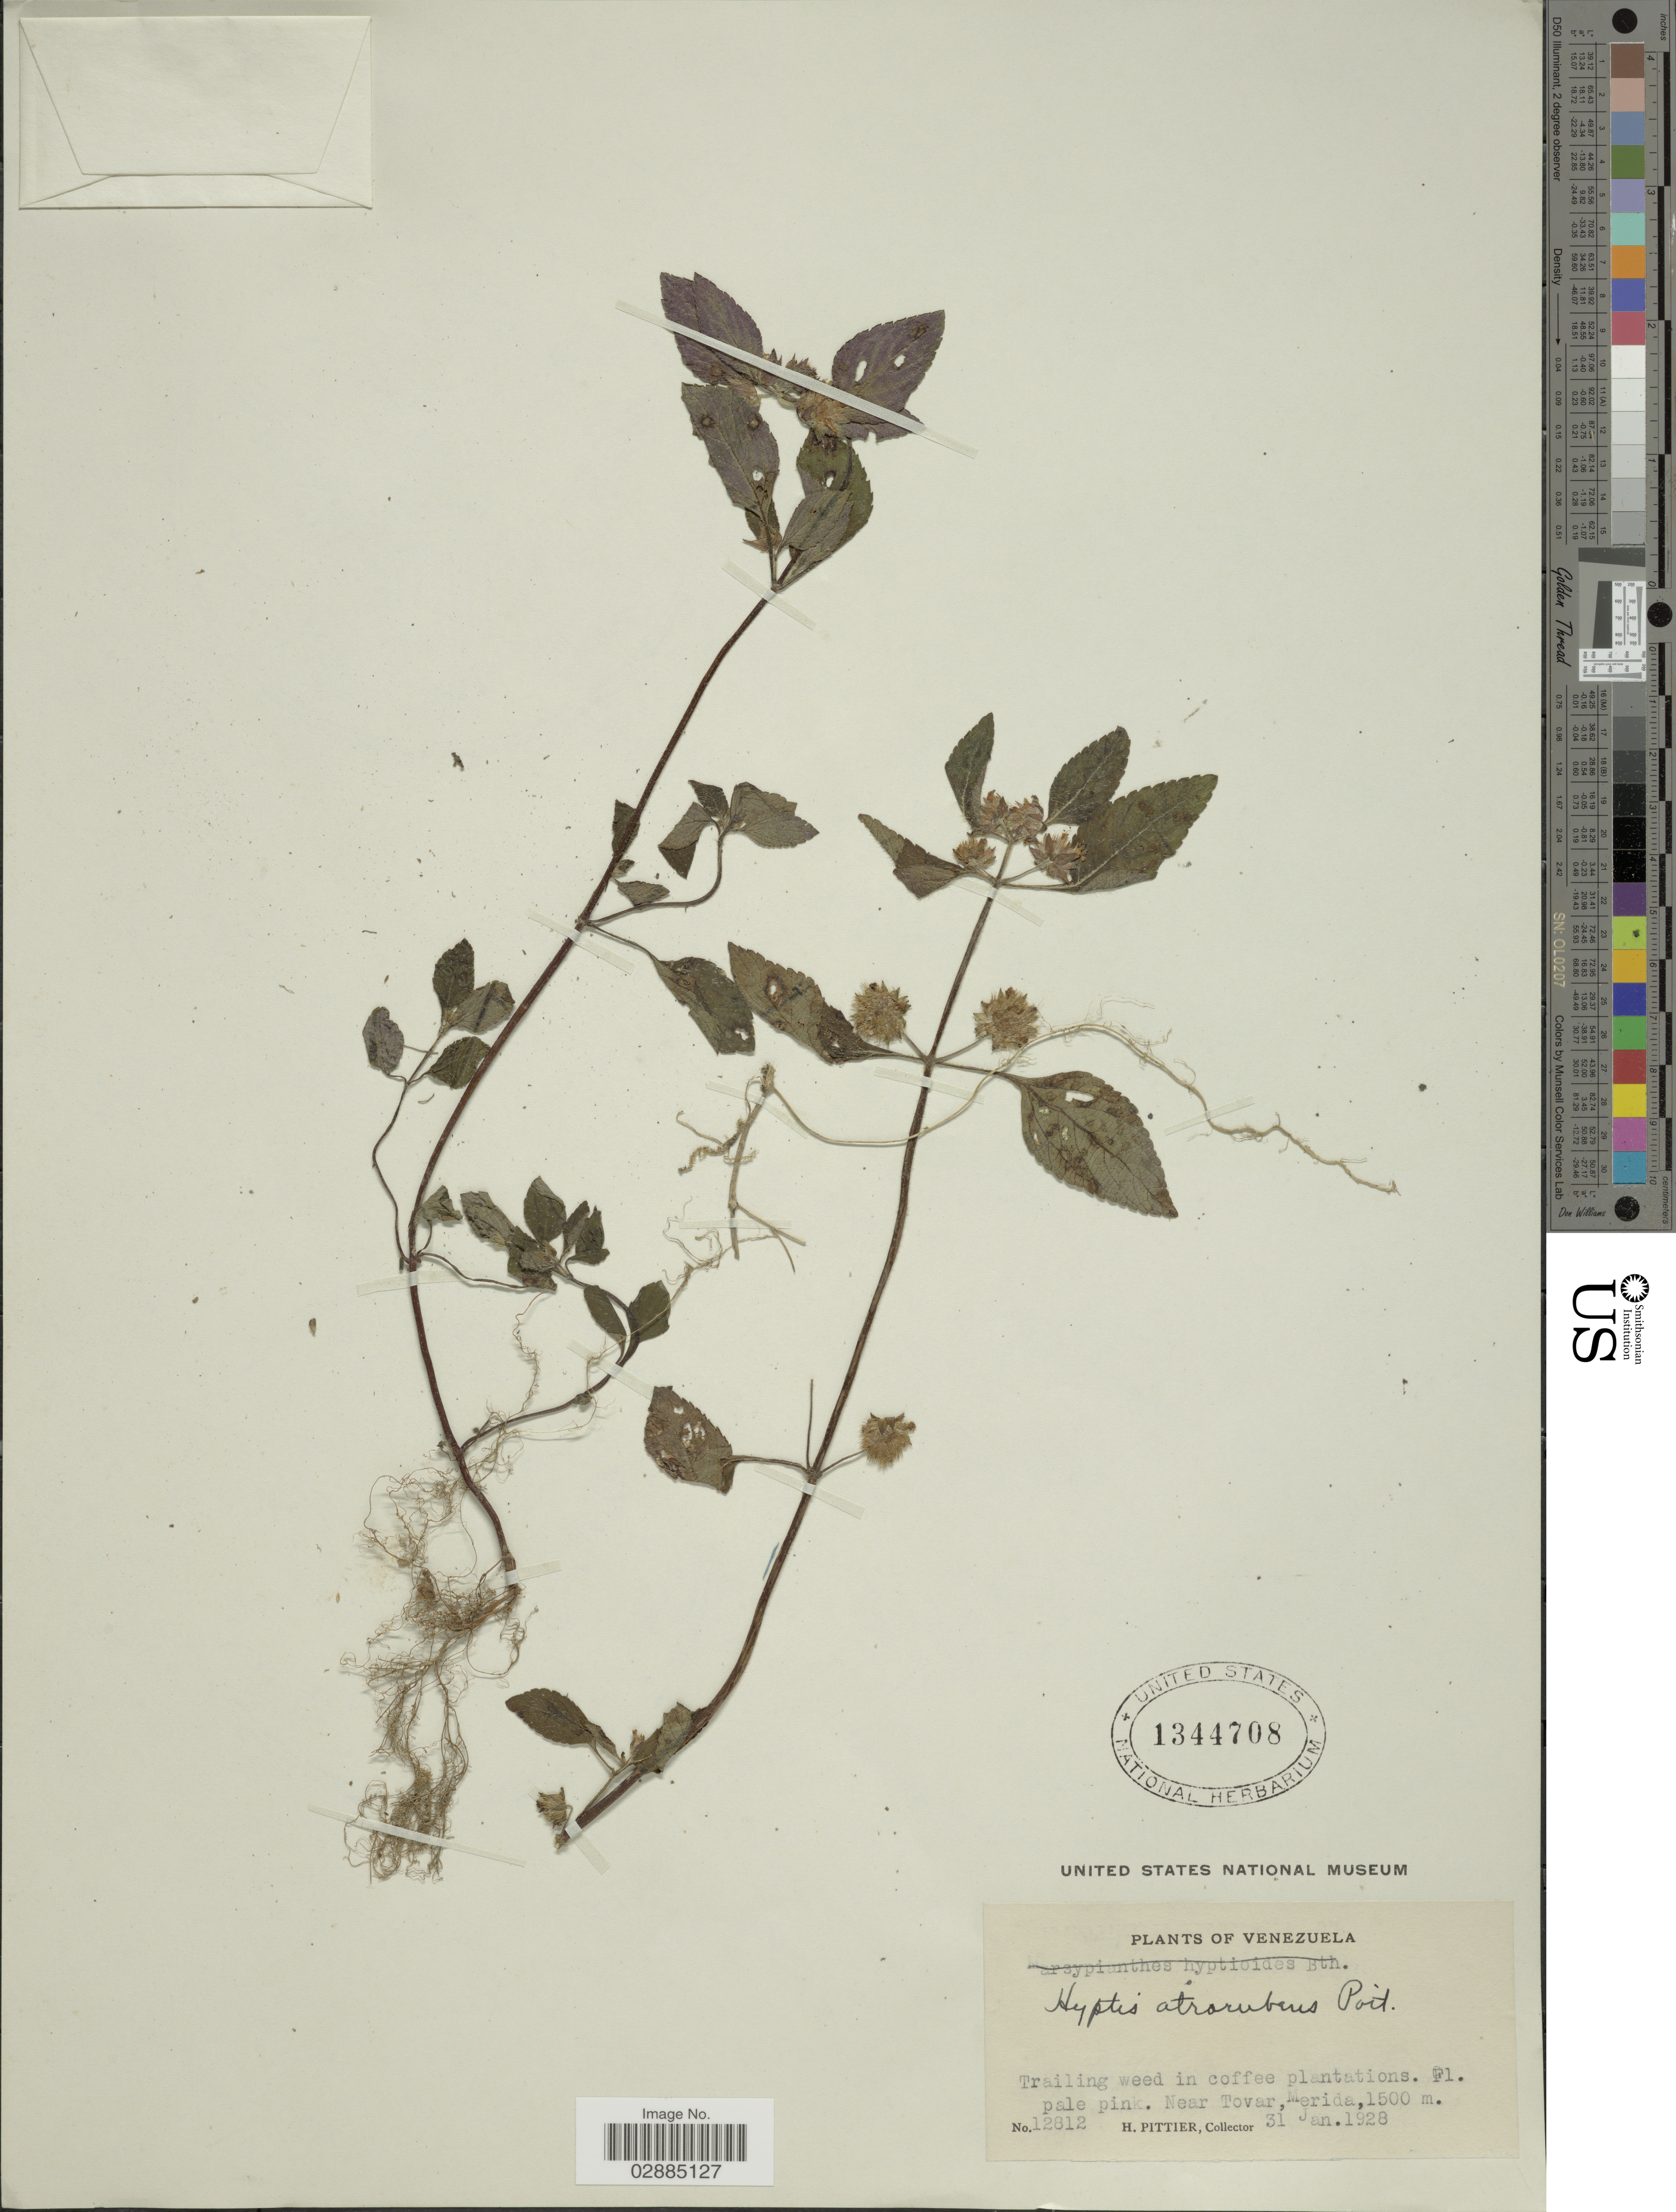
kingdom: Plantae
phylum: Tracheophyta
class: Magnoliopsida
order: Lamiales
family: Lamiaceae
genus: Hyptis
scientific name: Hyptis atrorubens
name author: Poit.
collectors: H. F. Pittier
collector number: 12812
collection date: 1928-01-31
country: Venezuela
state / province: Mérida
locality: Trailing weed in coffee plantations, Near Tovar.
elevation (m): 1500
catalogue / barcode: US 1344708